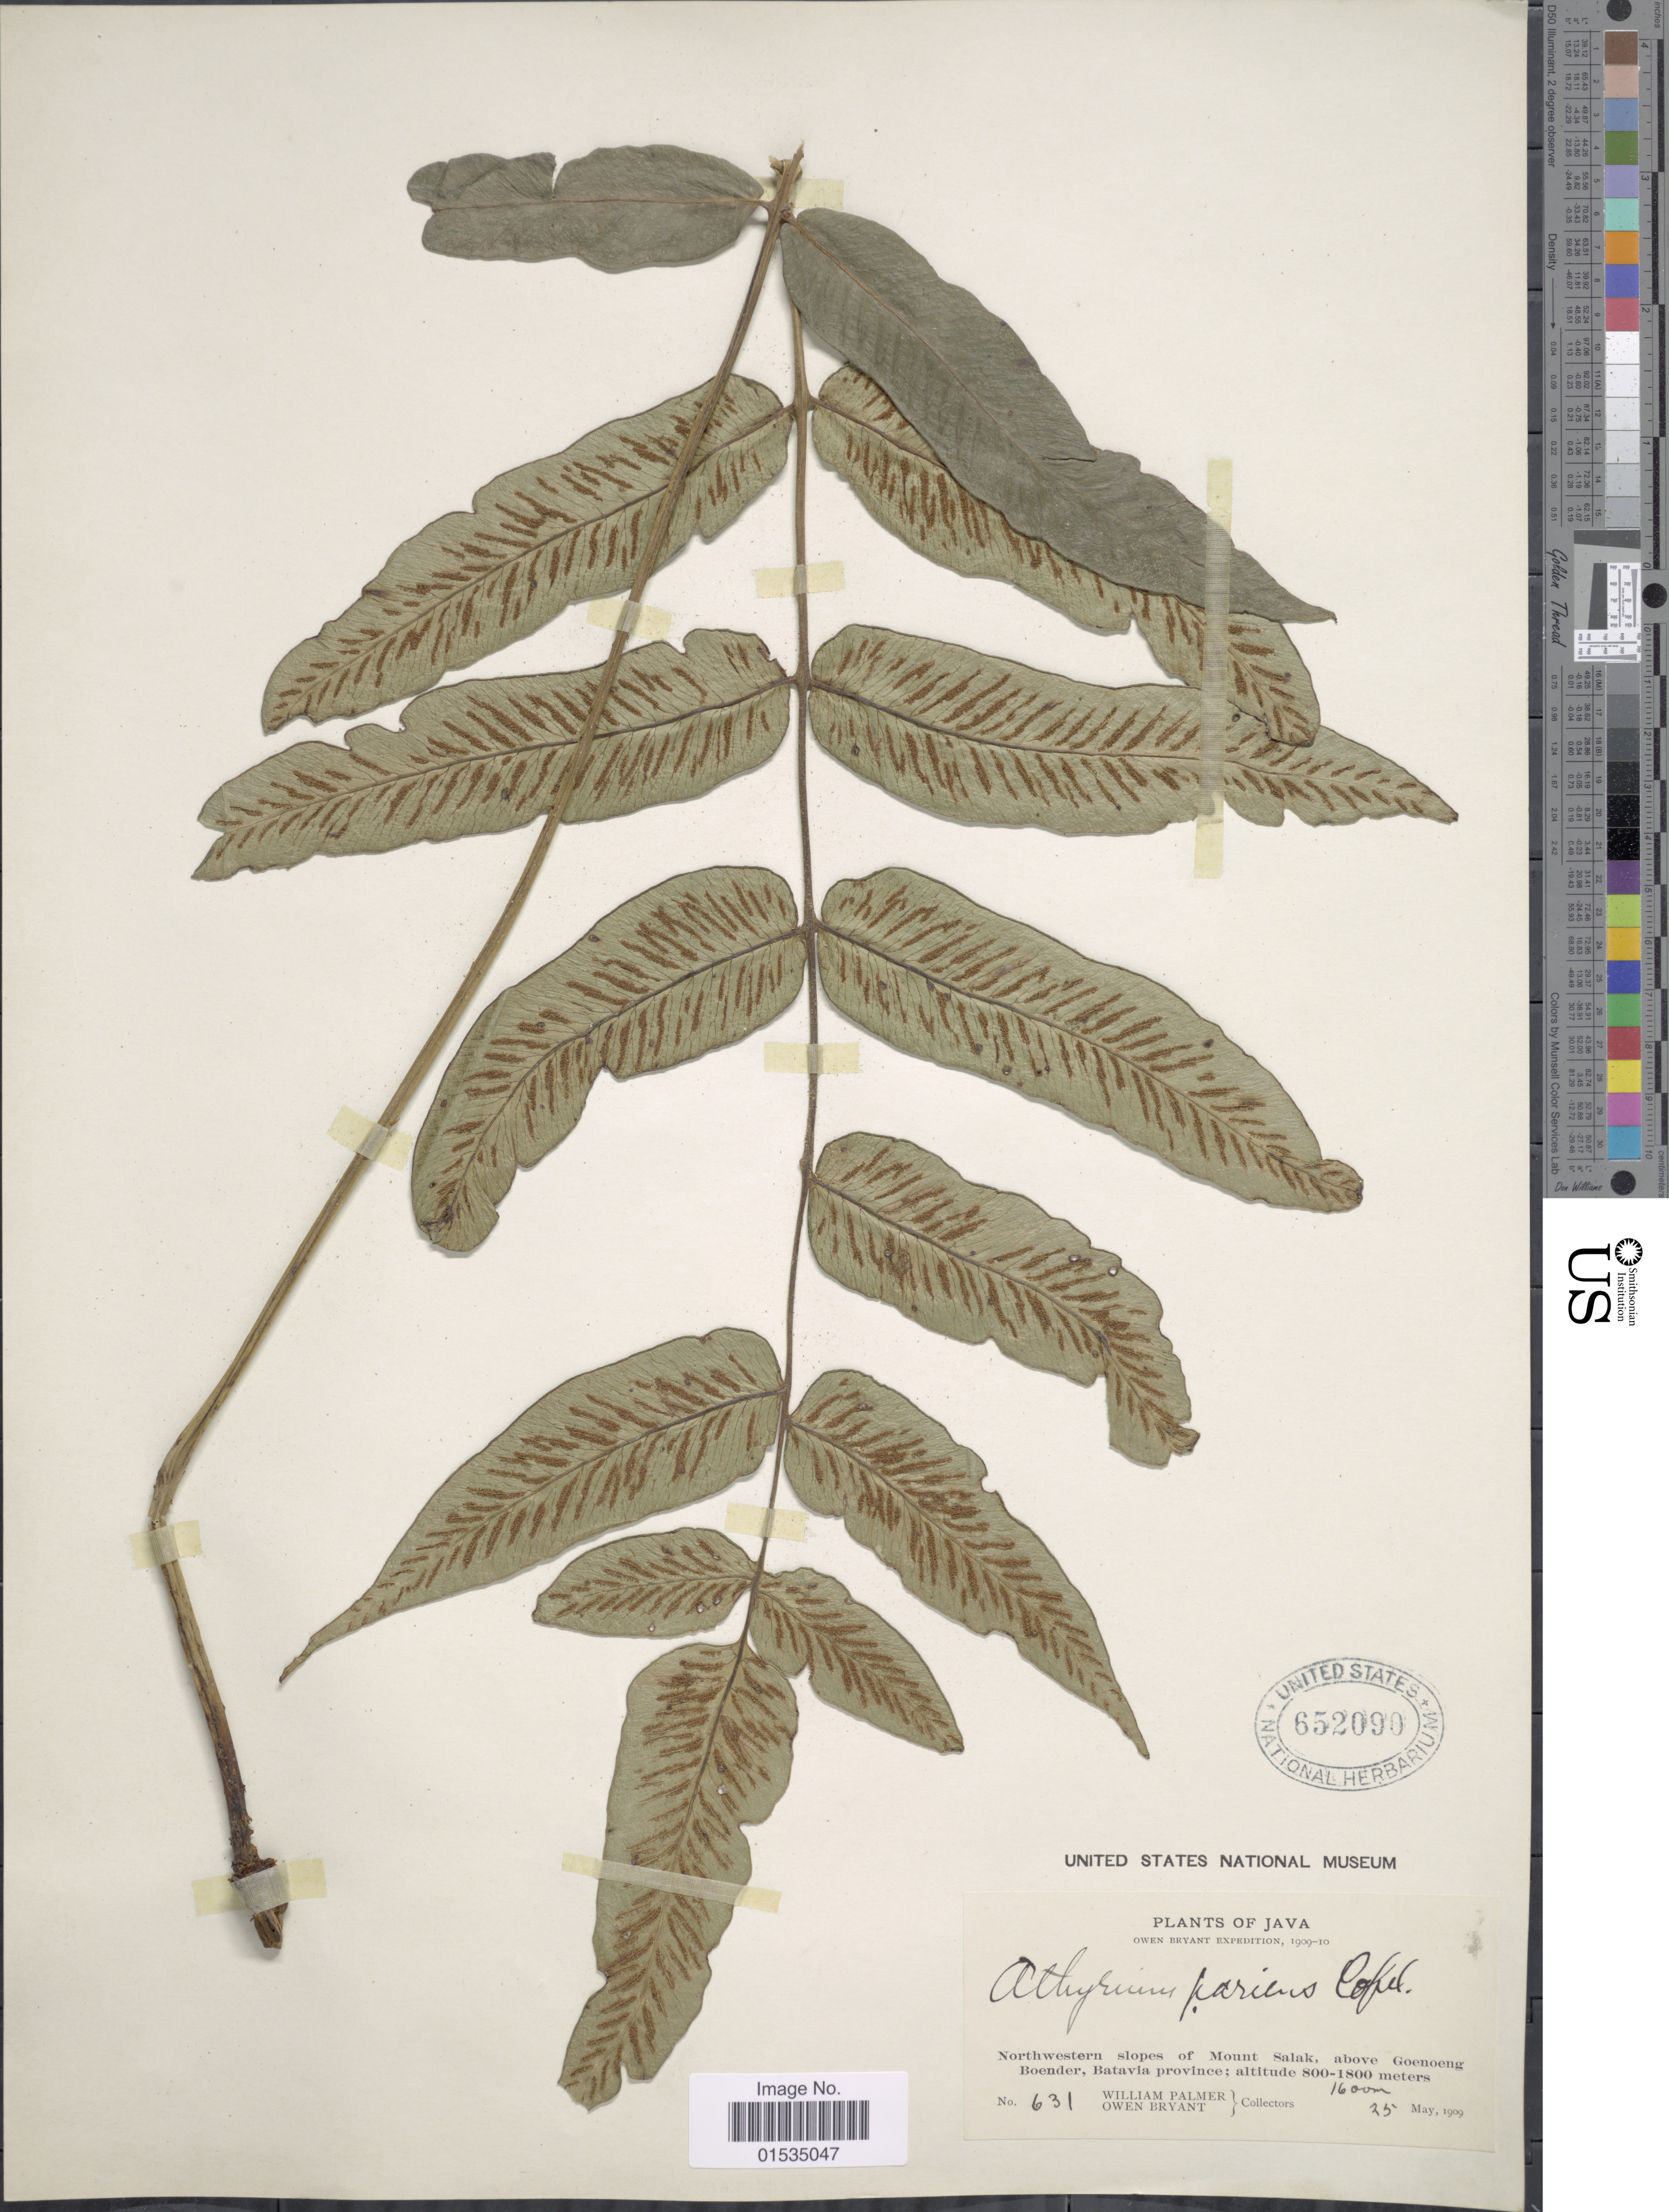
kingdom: Plantae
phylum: Tracheophyta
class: Polypodiopsida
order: Polypodiales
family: Athyriaceae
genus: Diplazium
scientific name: Diplazium pariens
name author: Copel.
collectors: W. Palmer & O. Bryant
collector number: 631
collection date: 1909-05-25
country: Indonesia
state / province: Java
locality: Northwestern slpes of Mount Salak above Goenoeng Boender, Batavia Province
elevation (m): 1600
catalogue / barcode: US 652090